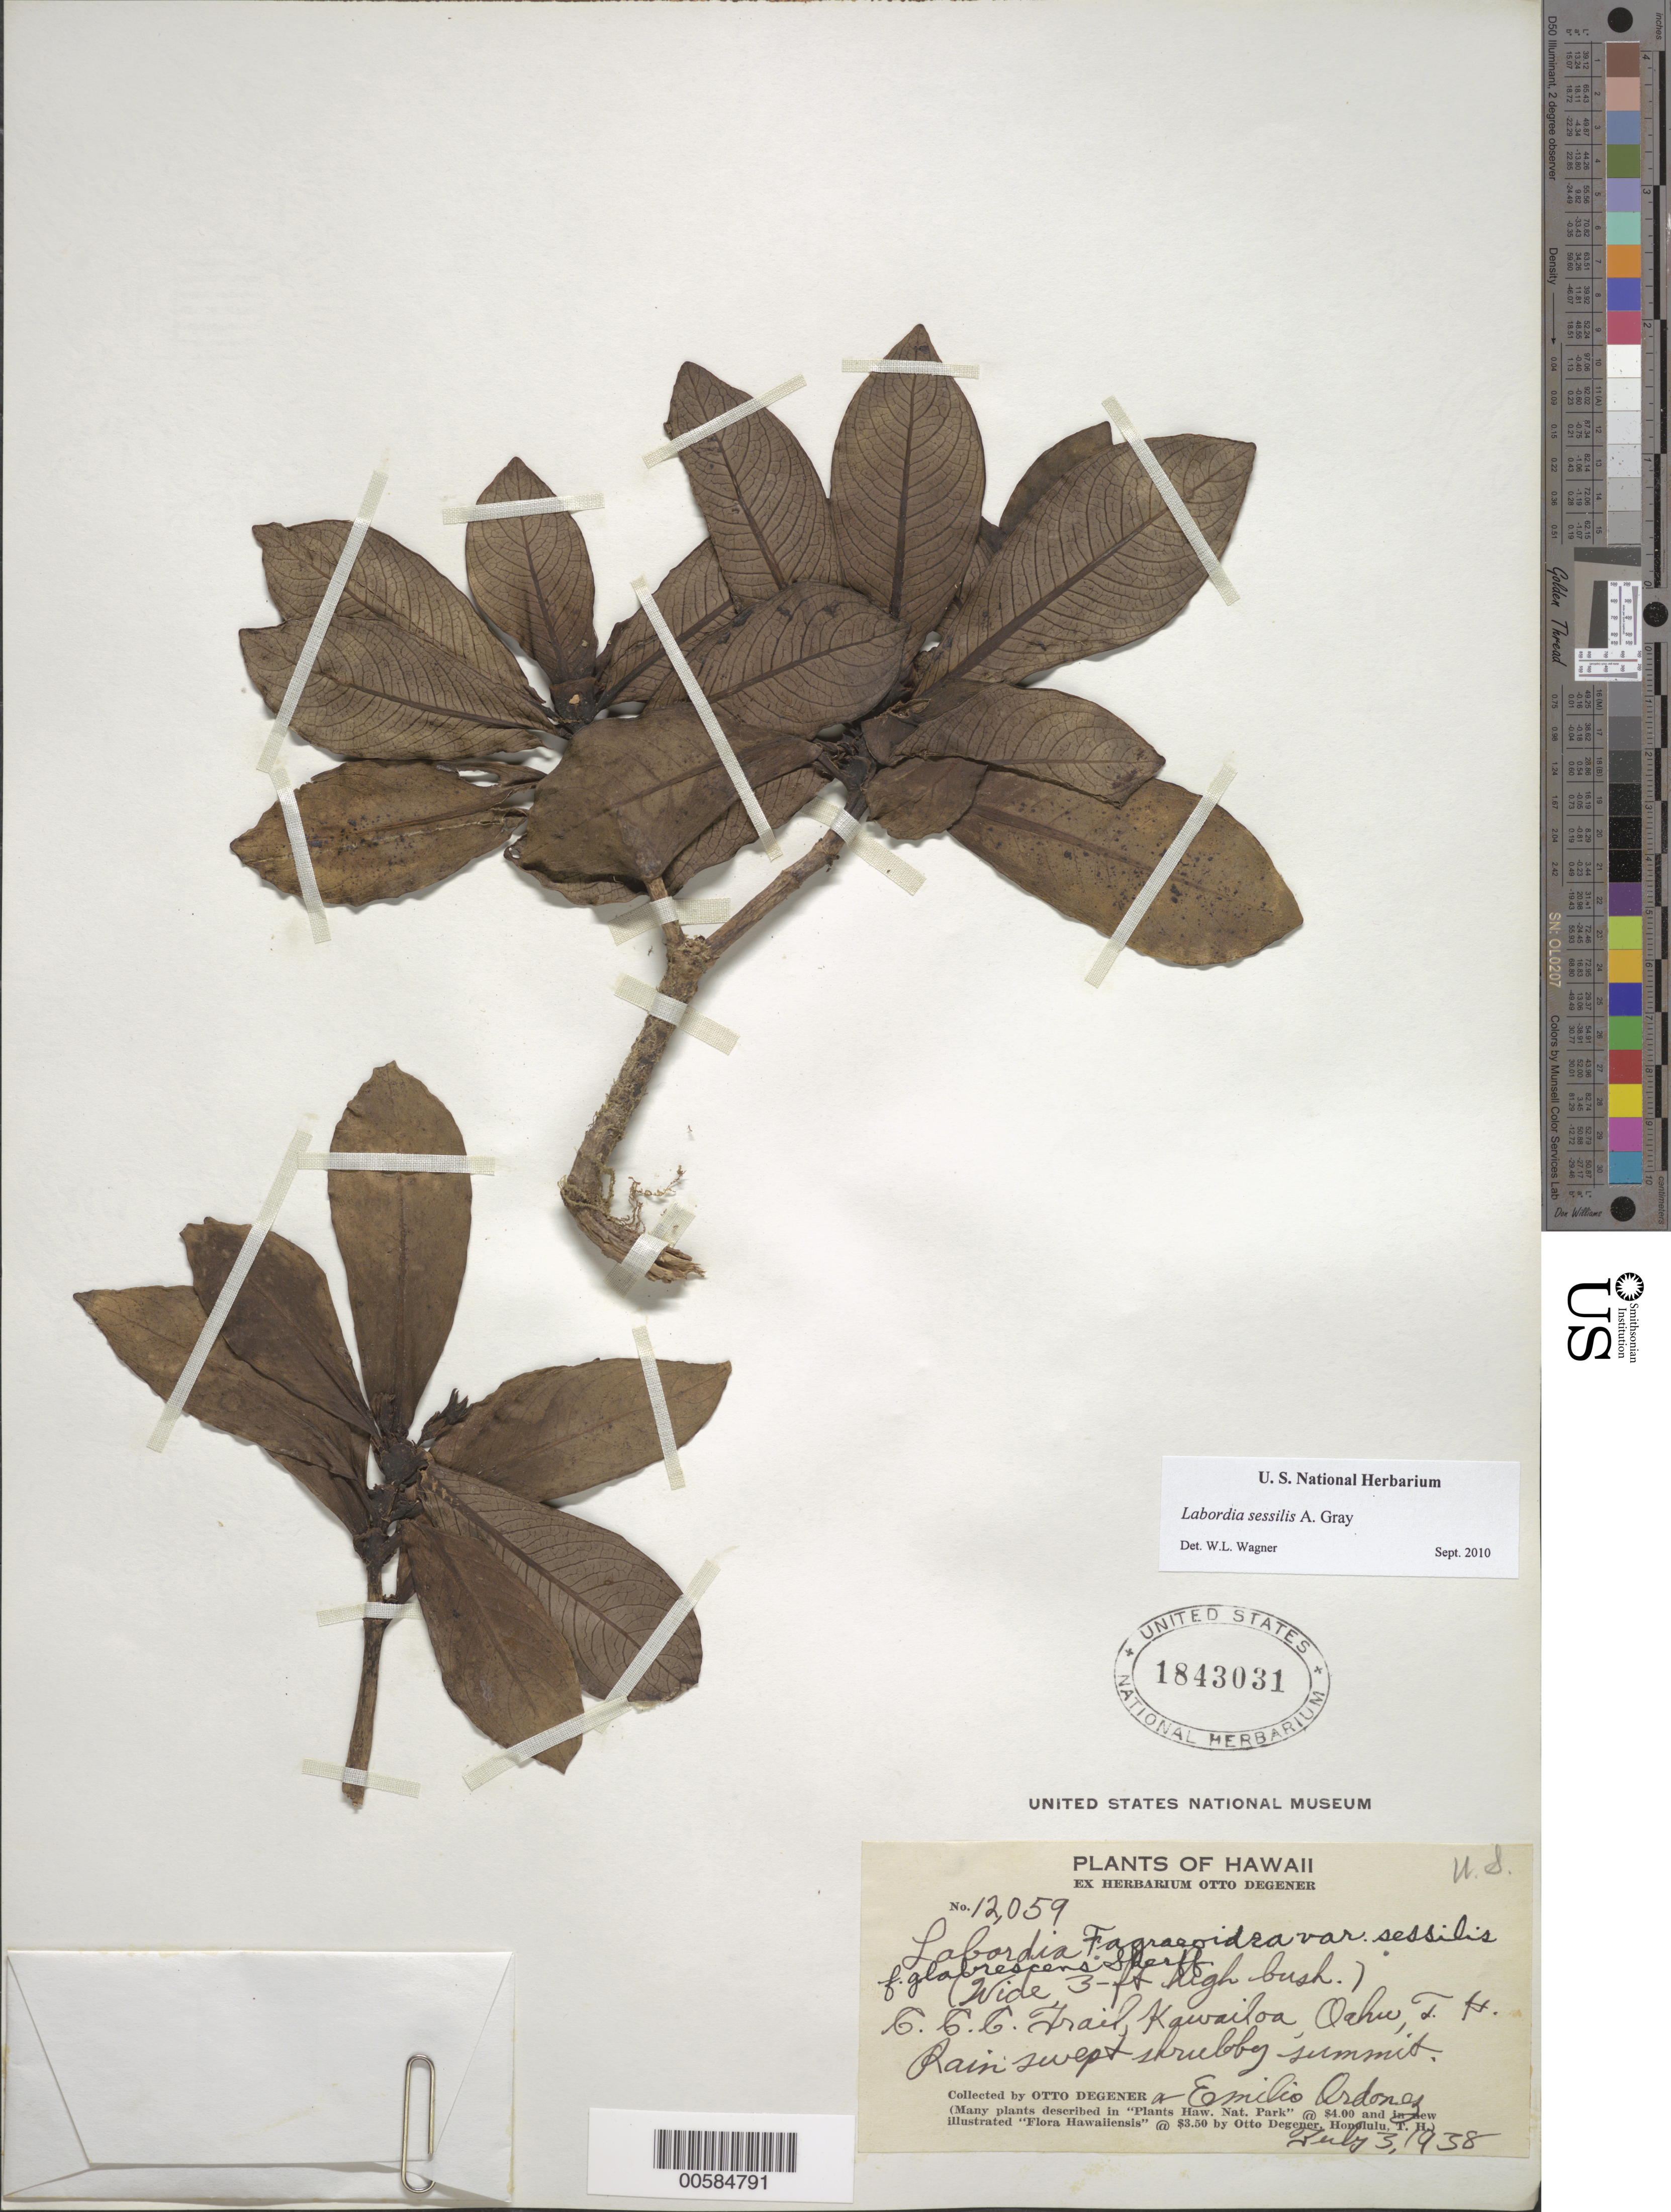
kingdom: Plantae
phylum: Tracheophyta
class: Magnoliopsida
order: Gentianales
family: Loganiaceae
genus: Geniostoma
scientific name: Geniostoma hymenopodum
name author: (O. Deg. & Sherff) Byng & Christenh.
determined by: Wagner, W. L., (BOT), Smithsonian Institution - National Museum of Natural History (UNITED STATES)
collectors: O. Degener & E. Ordonez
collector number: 12059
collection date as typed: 3 Jul 1938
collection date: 1938-07-03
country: United States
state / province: Hawaii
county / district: Honolulu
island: Oahu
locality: C.C.C. Trail, Kawailoa, summit.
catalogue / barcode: US 1843031